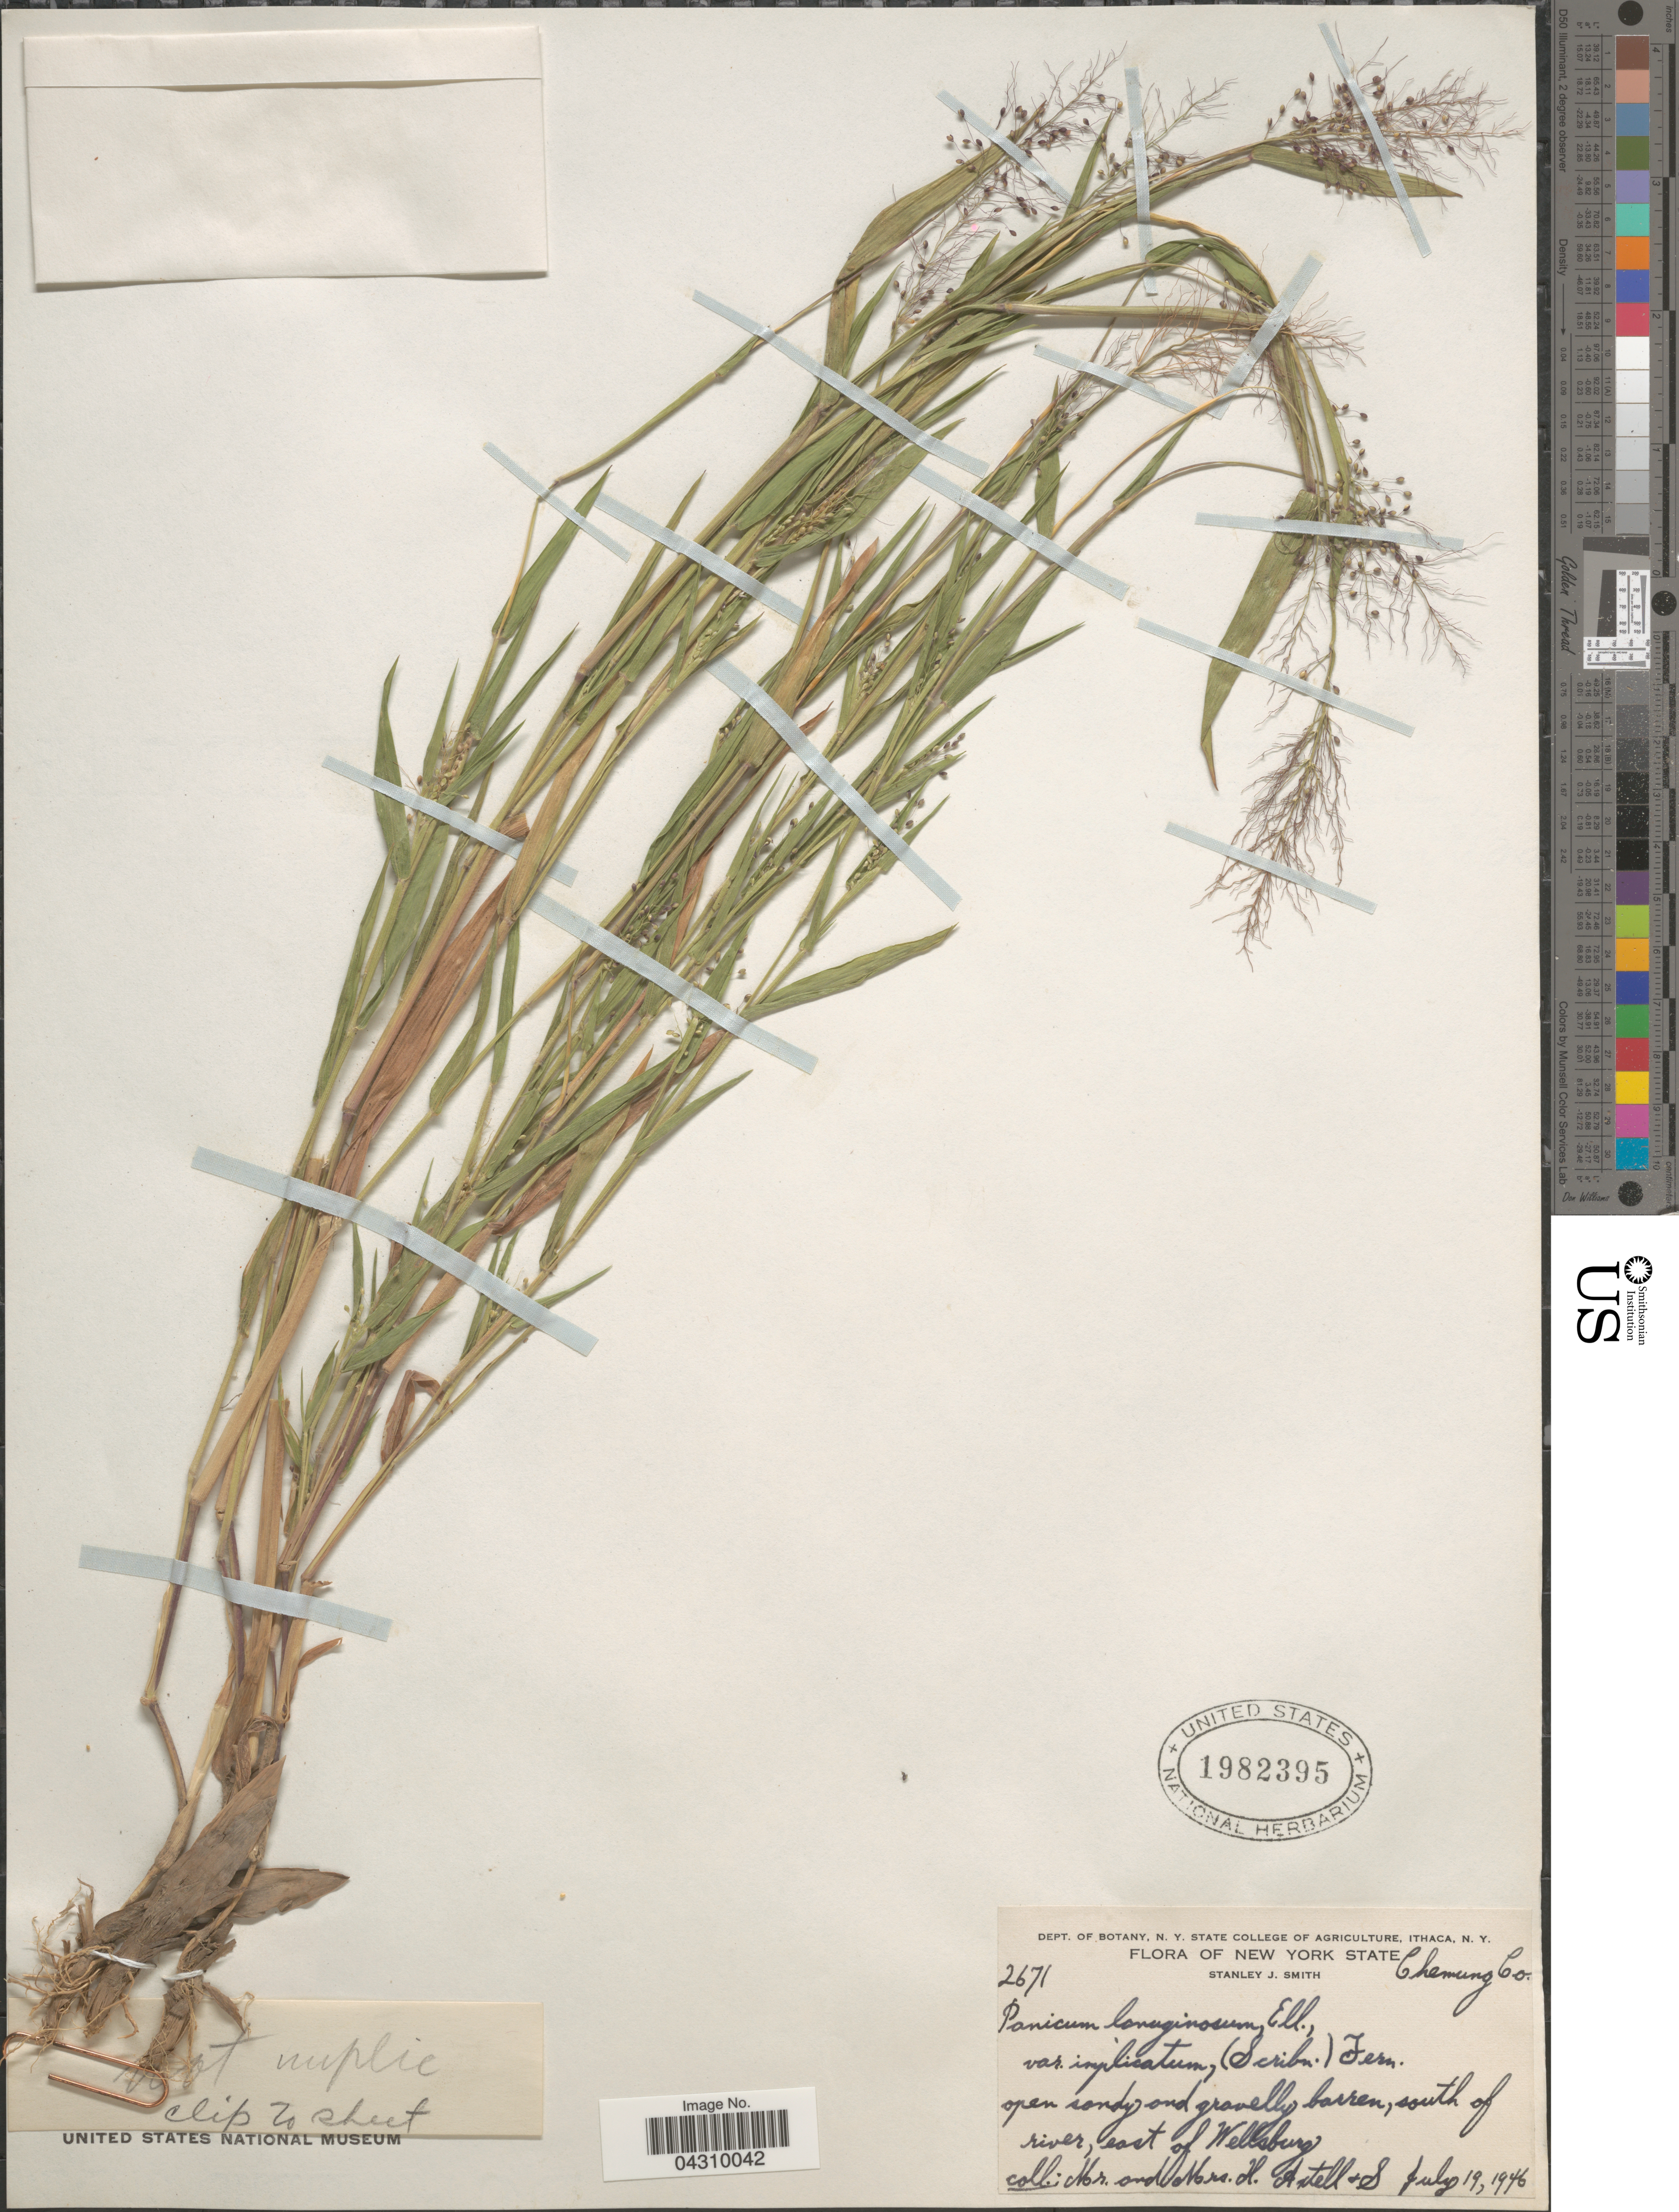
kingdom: Plantae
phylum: Tracheophyta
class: Liliopsida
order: Poales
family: Poaceae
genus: Dichanthelium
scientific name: Dichanthelium acuminatum var. acuminatum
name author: (Sw.) Gould & C.A. Clark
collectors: Axtell, H. H., H. Axtell & S. Smith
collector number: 2671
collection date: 1946-07-19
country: United States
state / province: New York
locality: Chemung Co. Open sandy and gravelly barren, south of river, east of Wellsburg.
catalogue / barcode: US 1982395